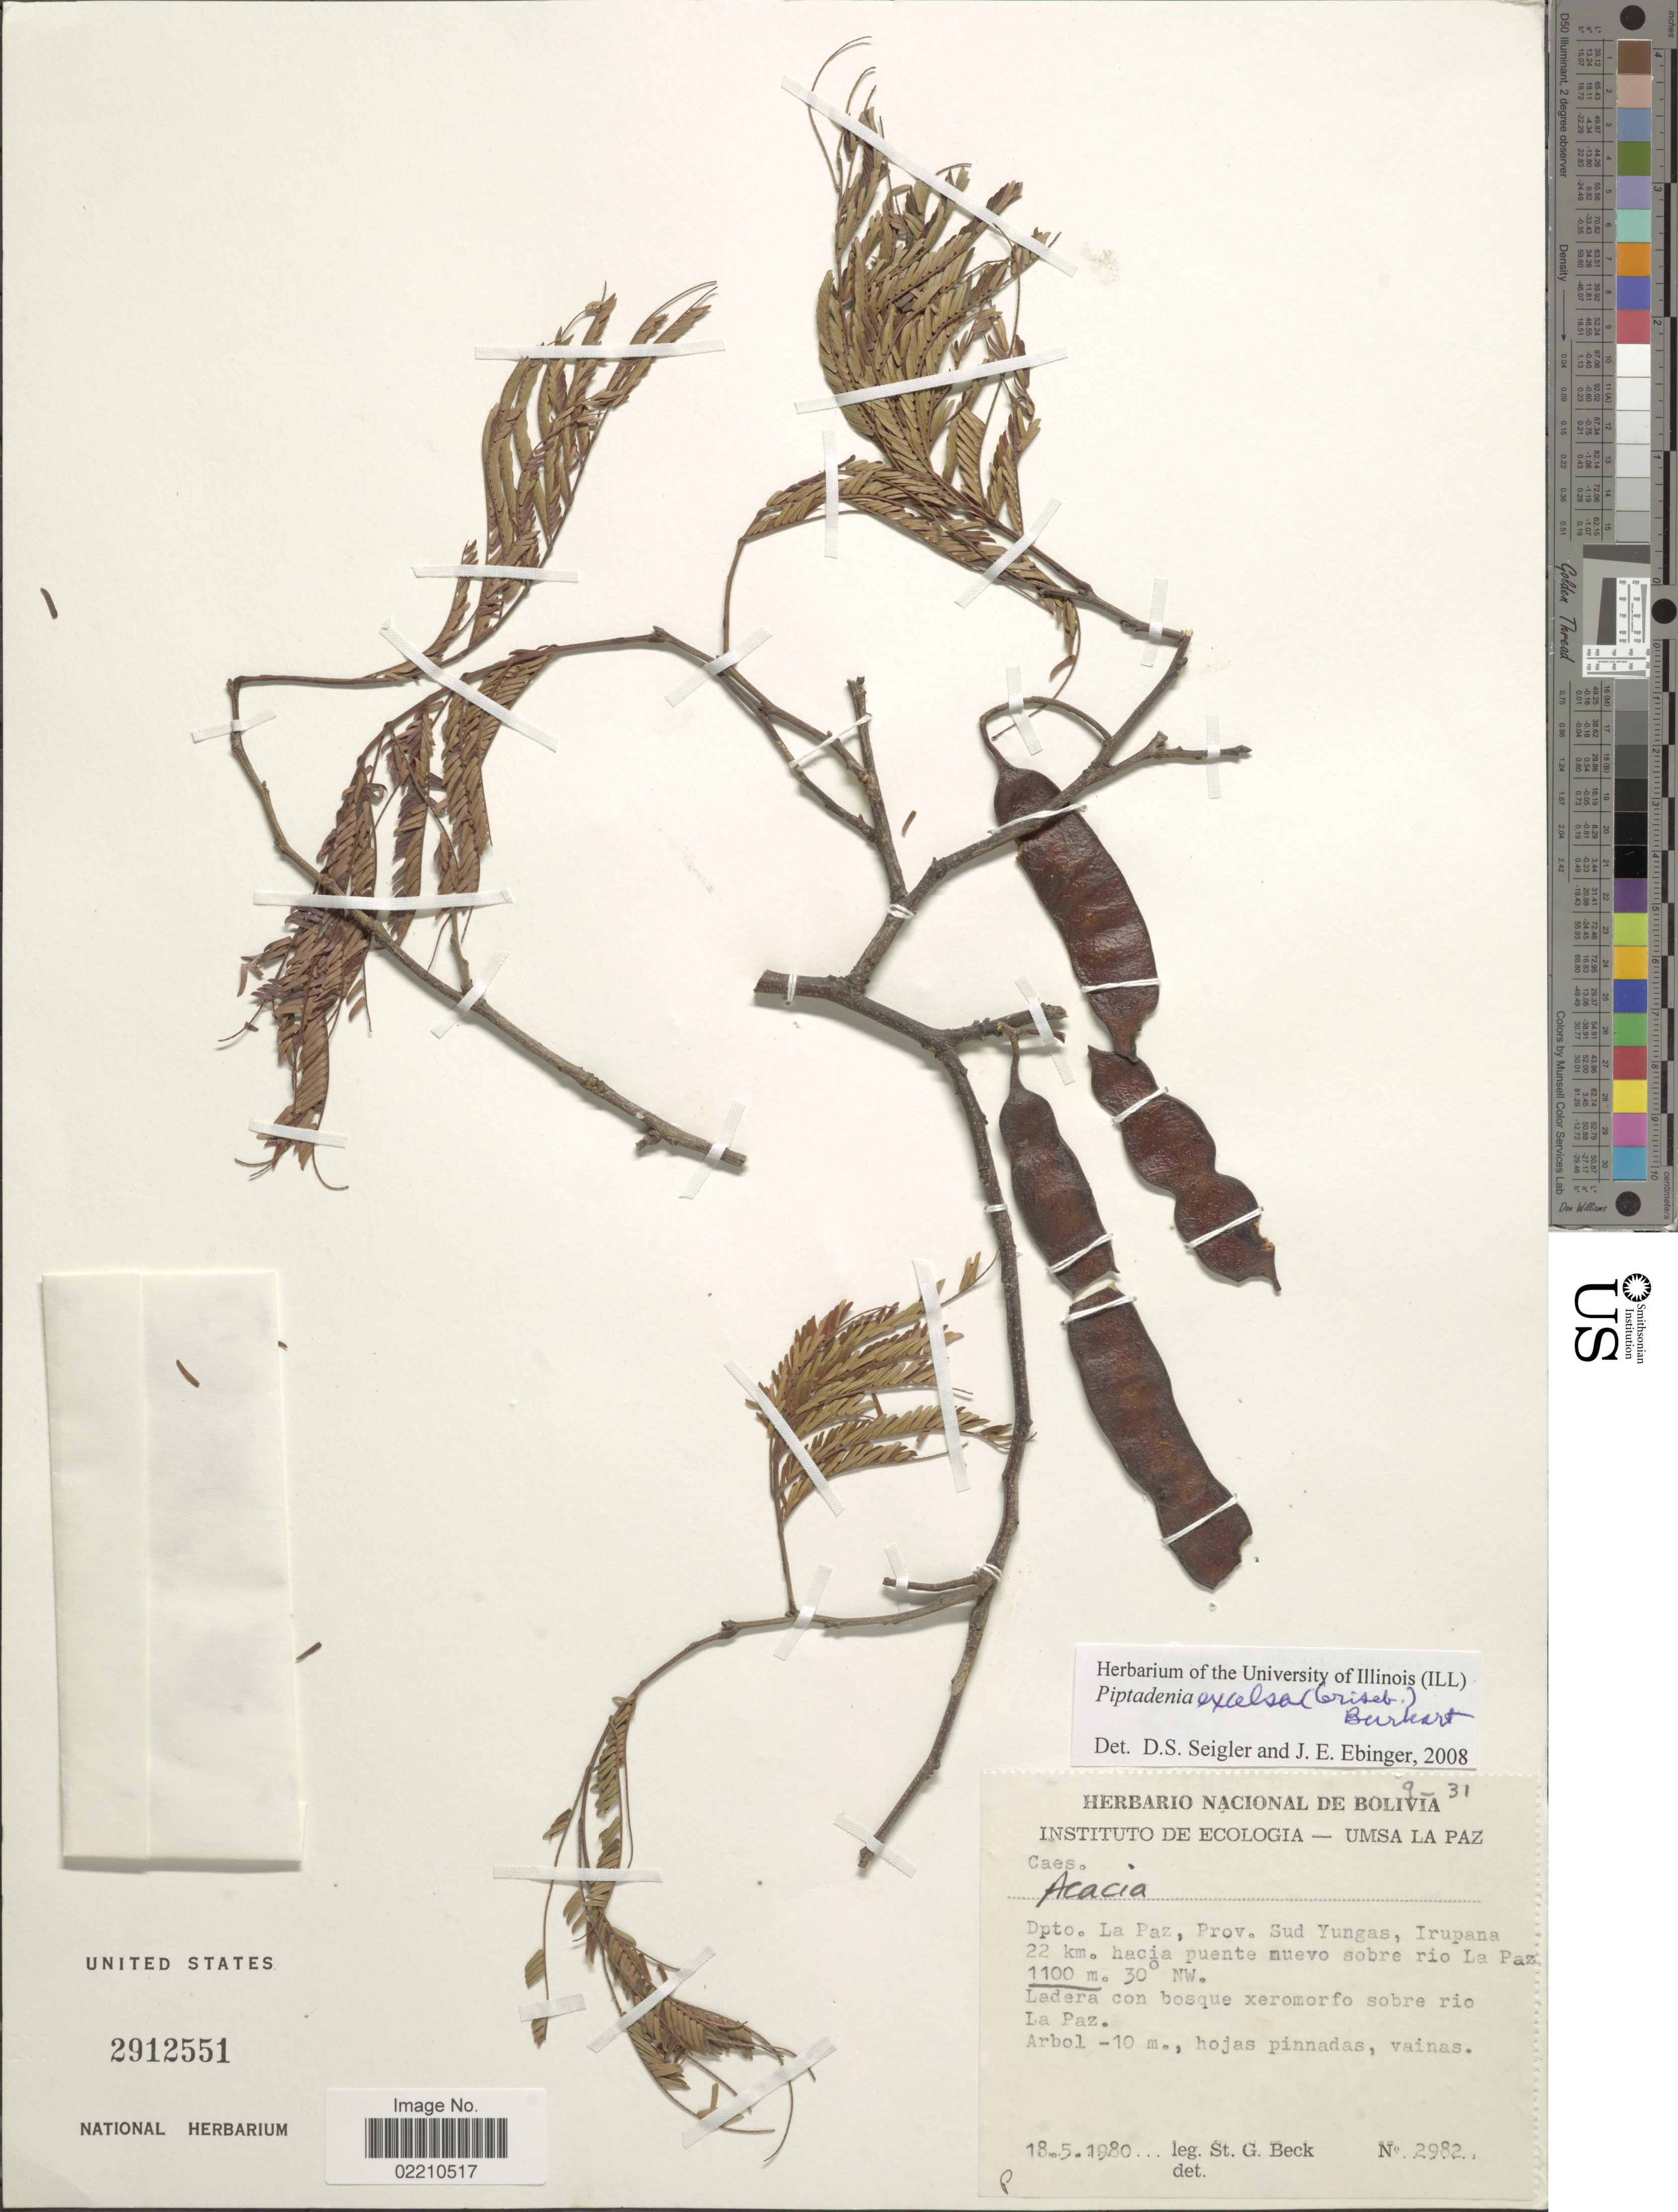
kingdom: Plantae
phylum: Tracheophyta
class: Magnoliopsida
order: Fabales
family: Fabaceae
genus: Piptadenia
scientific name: Piptadenia excelsa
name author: Lillo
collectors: S. G. Beck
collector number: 2982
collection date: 1980-05-18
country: Bolivia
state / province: La Paz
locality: Dpto. La Paz, Prov. Sud Yungas, Irupana 22 km. hacia puenta nuevo sobre rio La Paz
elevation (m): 1100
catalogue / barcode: US 2912551